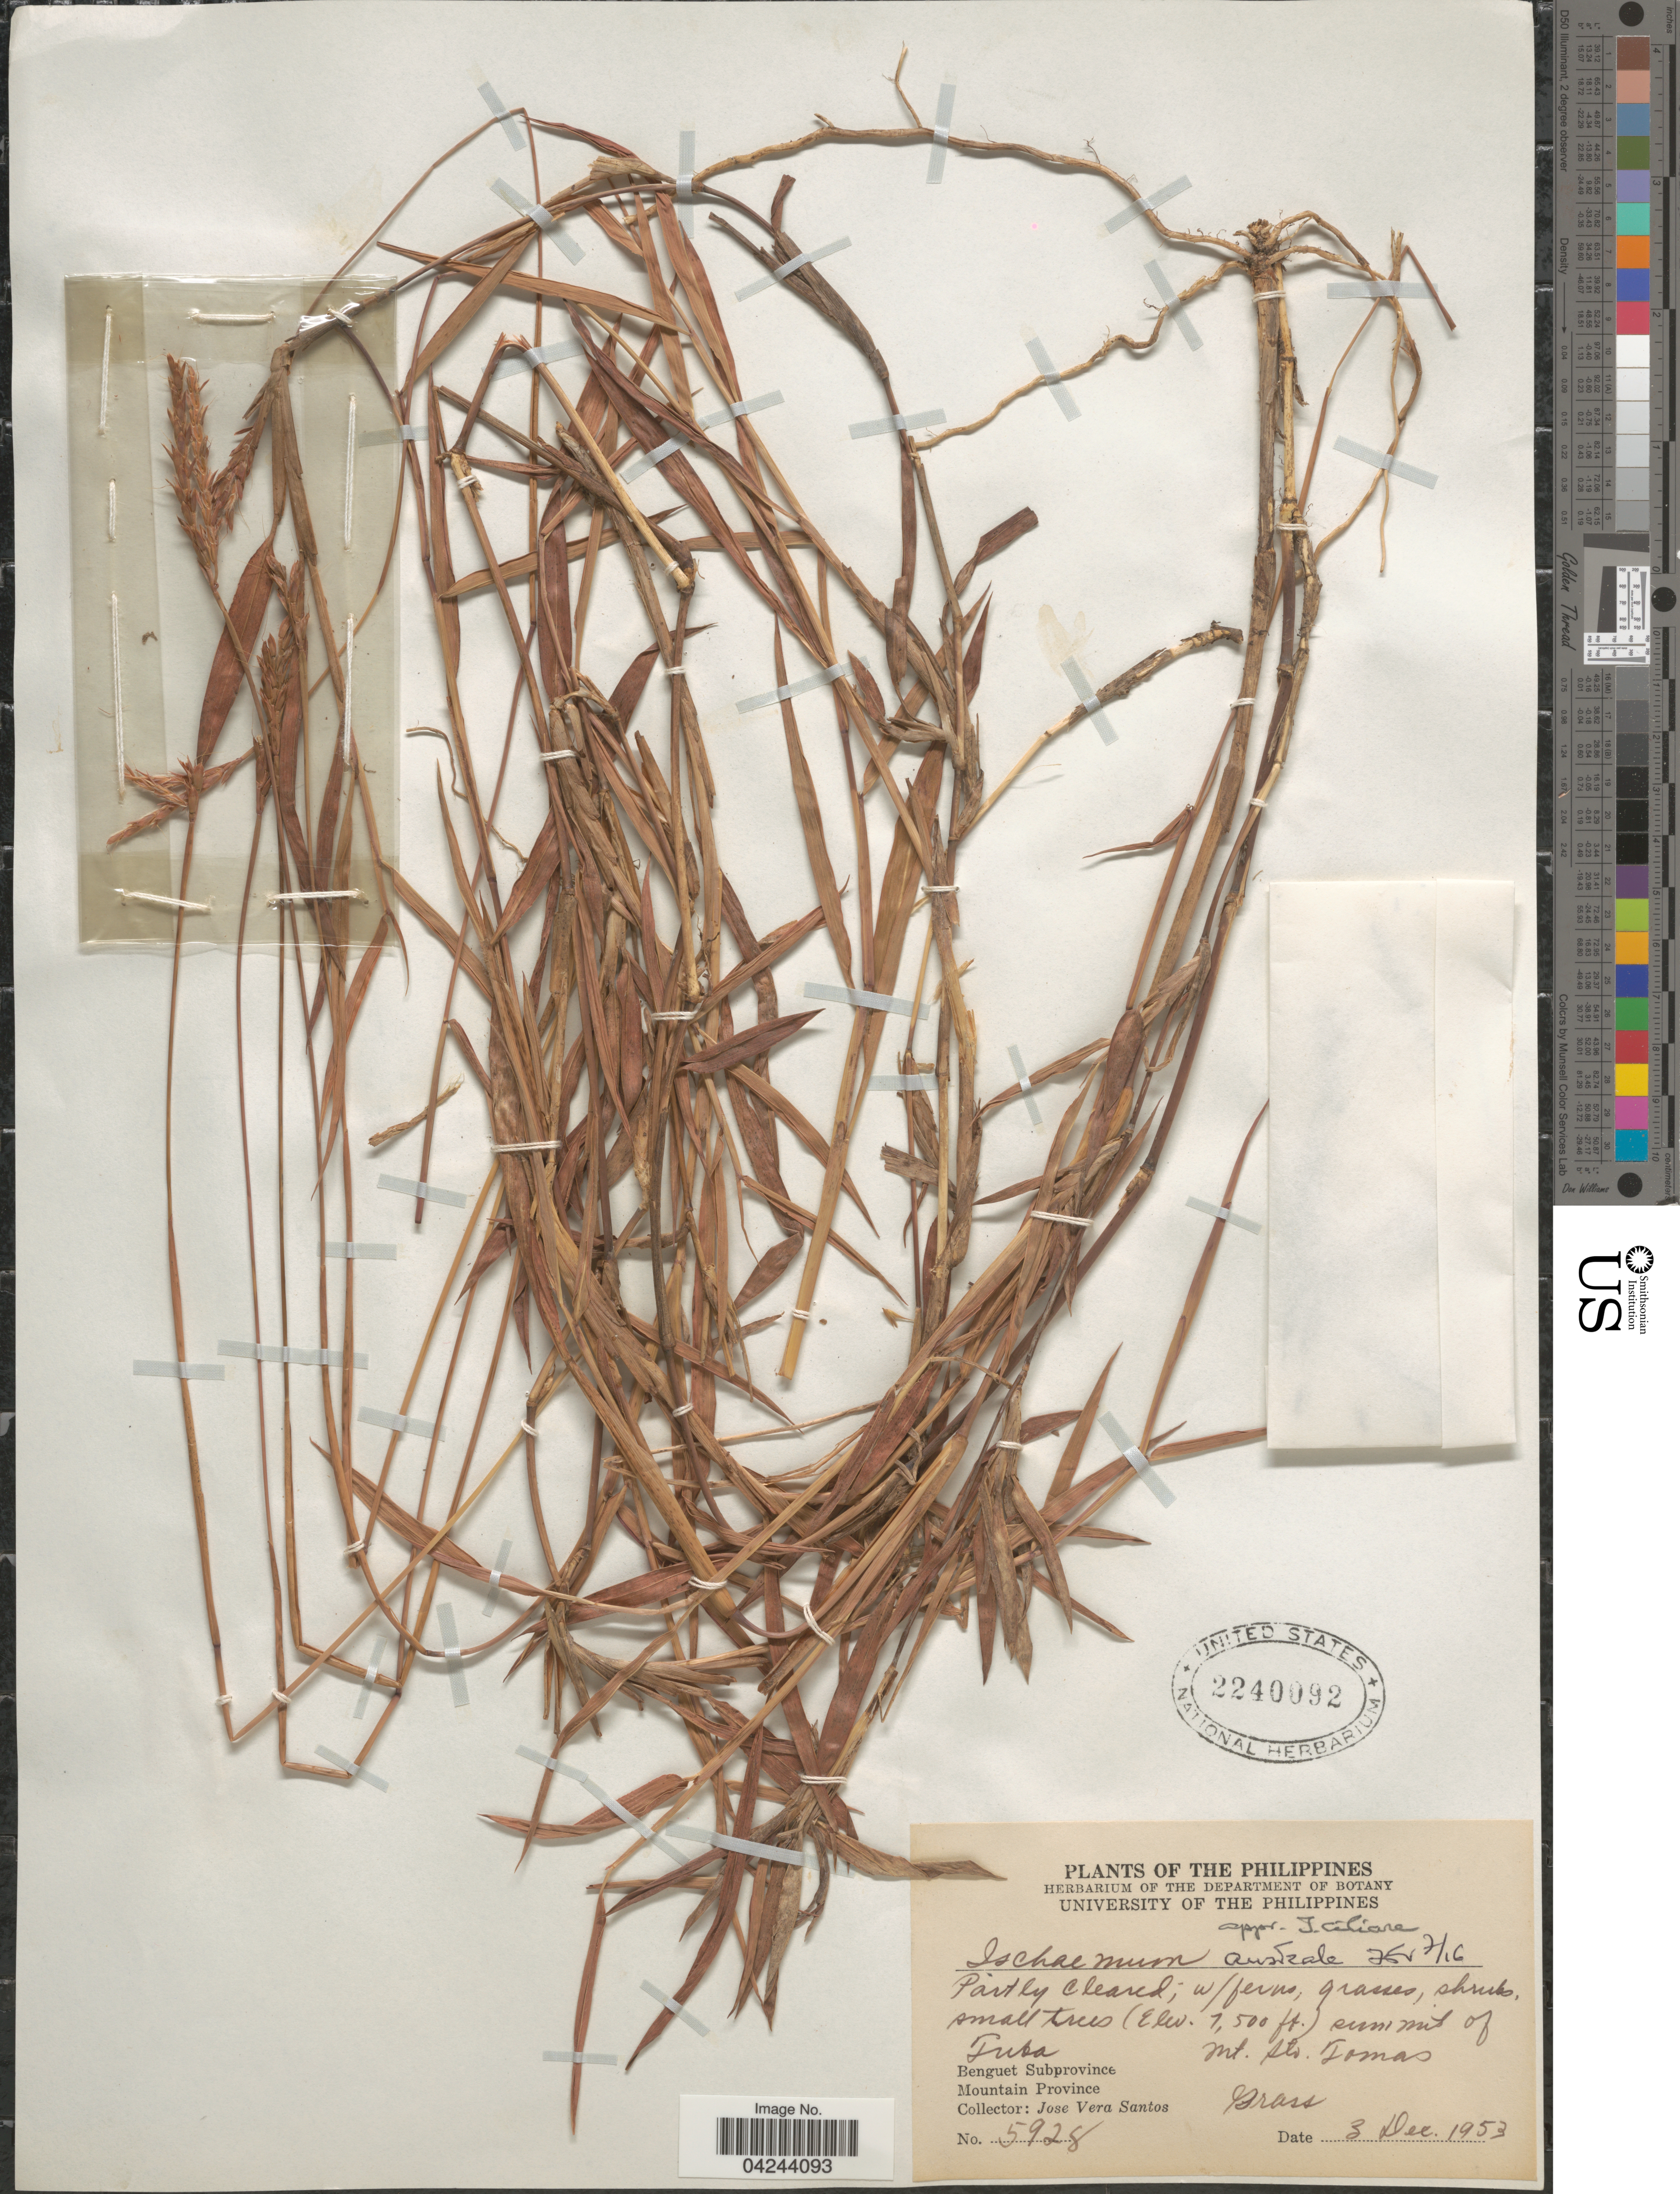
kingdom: Plantae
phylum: Tracheophyta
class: Liliopsida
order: Poales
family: Poaceae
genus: Ischaemum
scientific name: Ischaemum australe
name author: R. Br.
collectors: J. Vera Santos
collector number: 5928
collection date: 1953-12-03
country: Philippines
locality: Summit of Mt. Sto. Tomas. Tuba. Benguet Subprovince. Mountain Province.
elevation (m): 457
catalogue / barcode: US 2240092